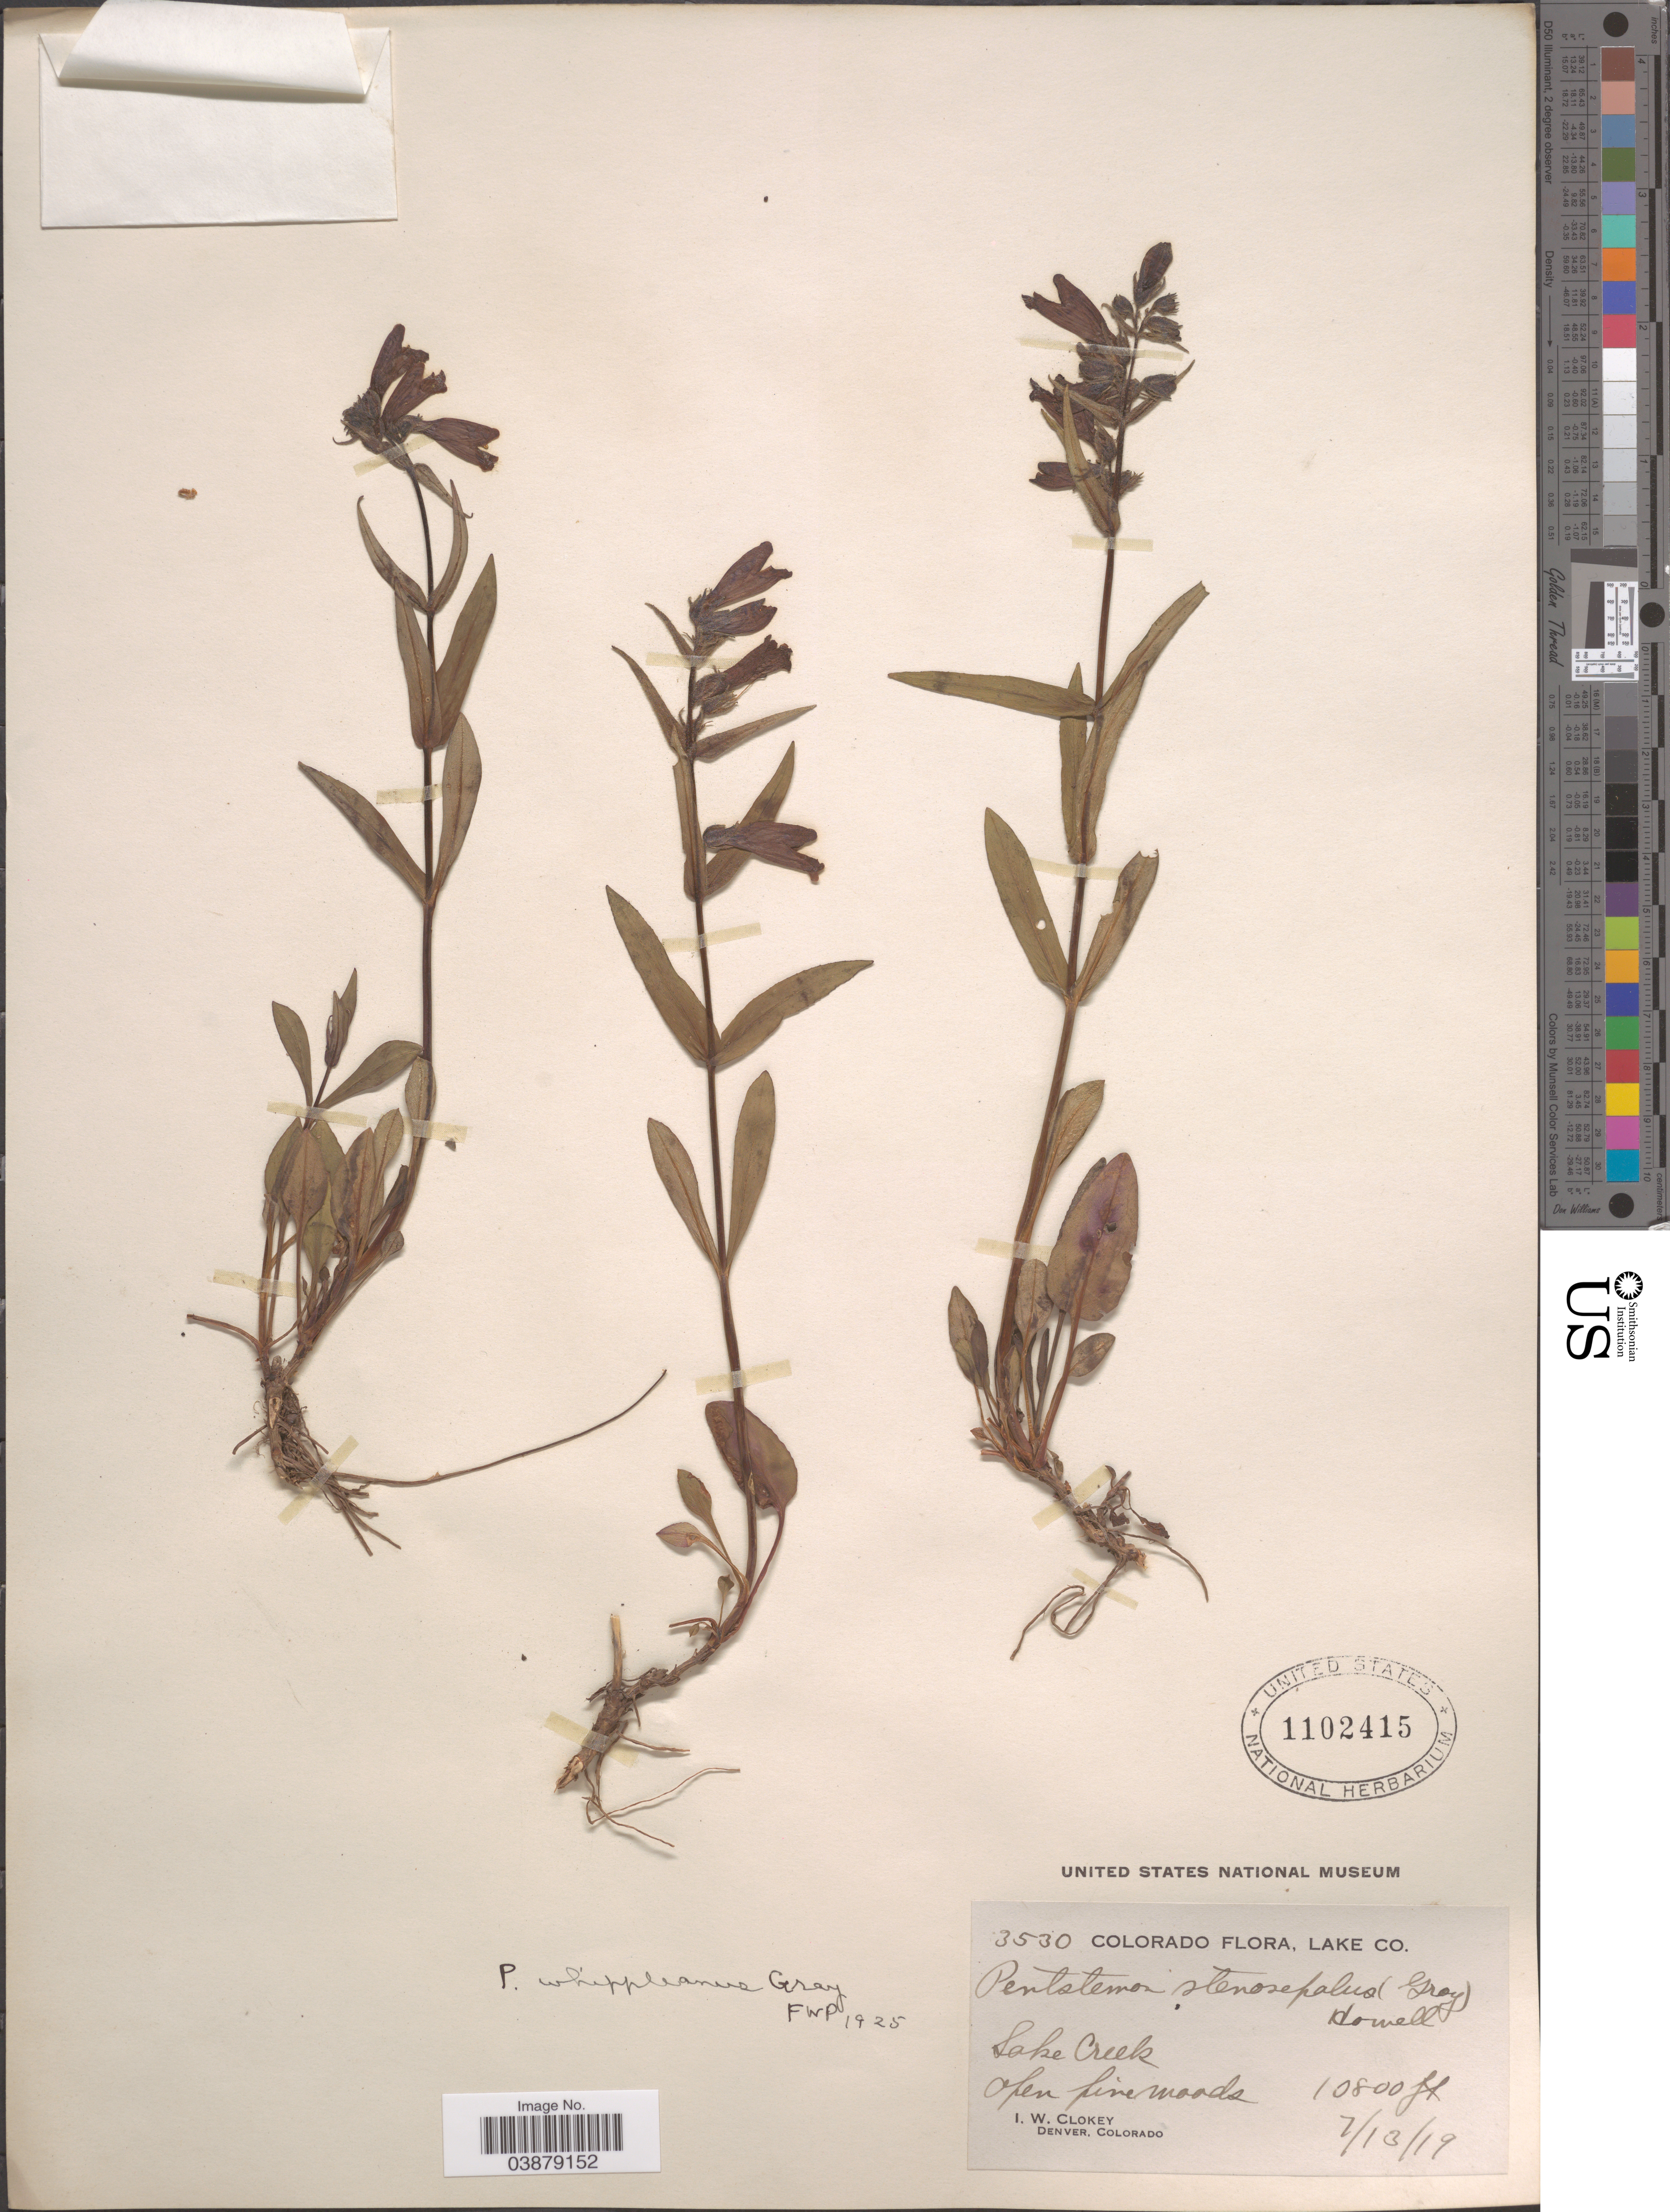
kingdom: Plantae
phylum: Tracheophyta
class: Magnoliopsida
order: Lamiales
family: Plantaginaceae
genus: Penstemon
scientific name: Penstemon whippleanus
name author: A. Gray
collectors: I. W. Clokey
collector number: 3530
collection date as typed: Transcribed d/m/y: 13/7/19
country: United States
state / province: Colorado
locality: Lake Co. Lake Creek, open pine woods.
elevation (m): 3292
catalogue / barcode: US 1102415